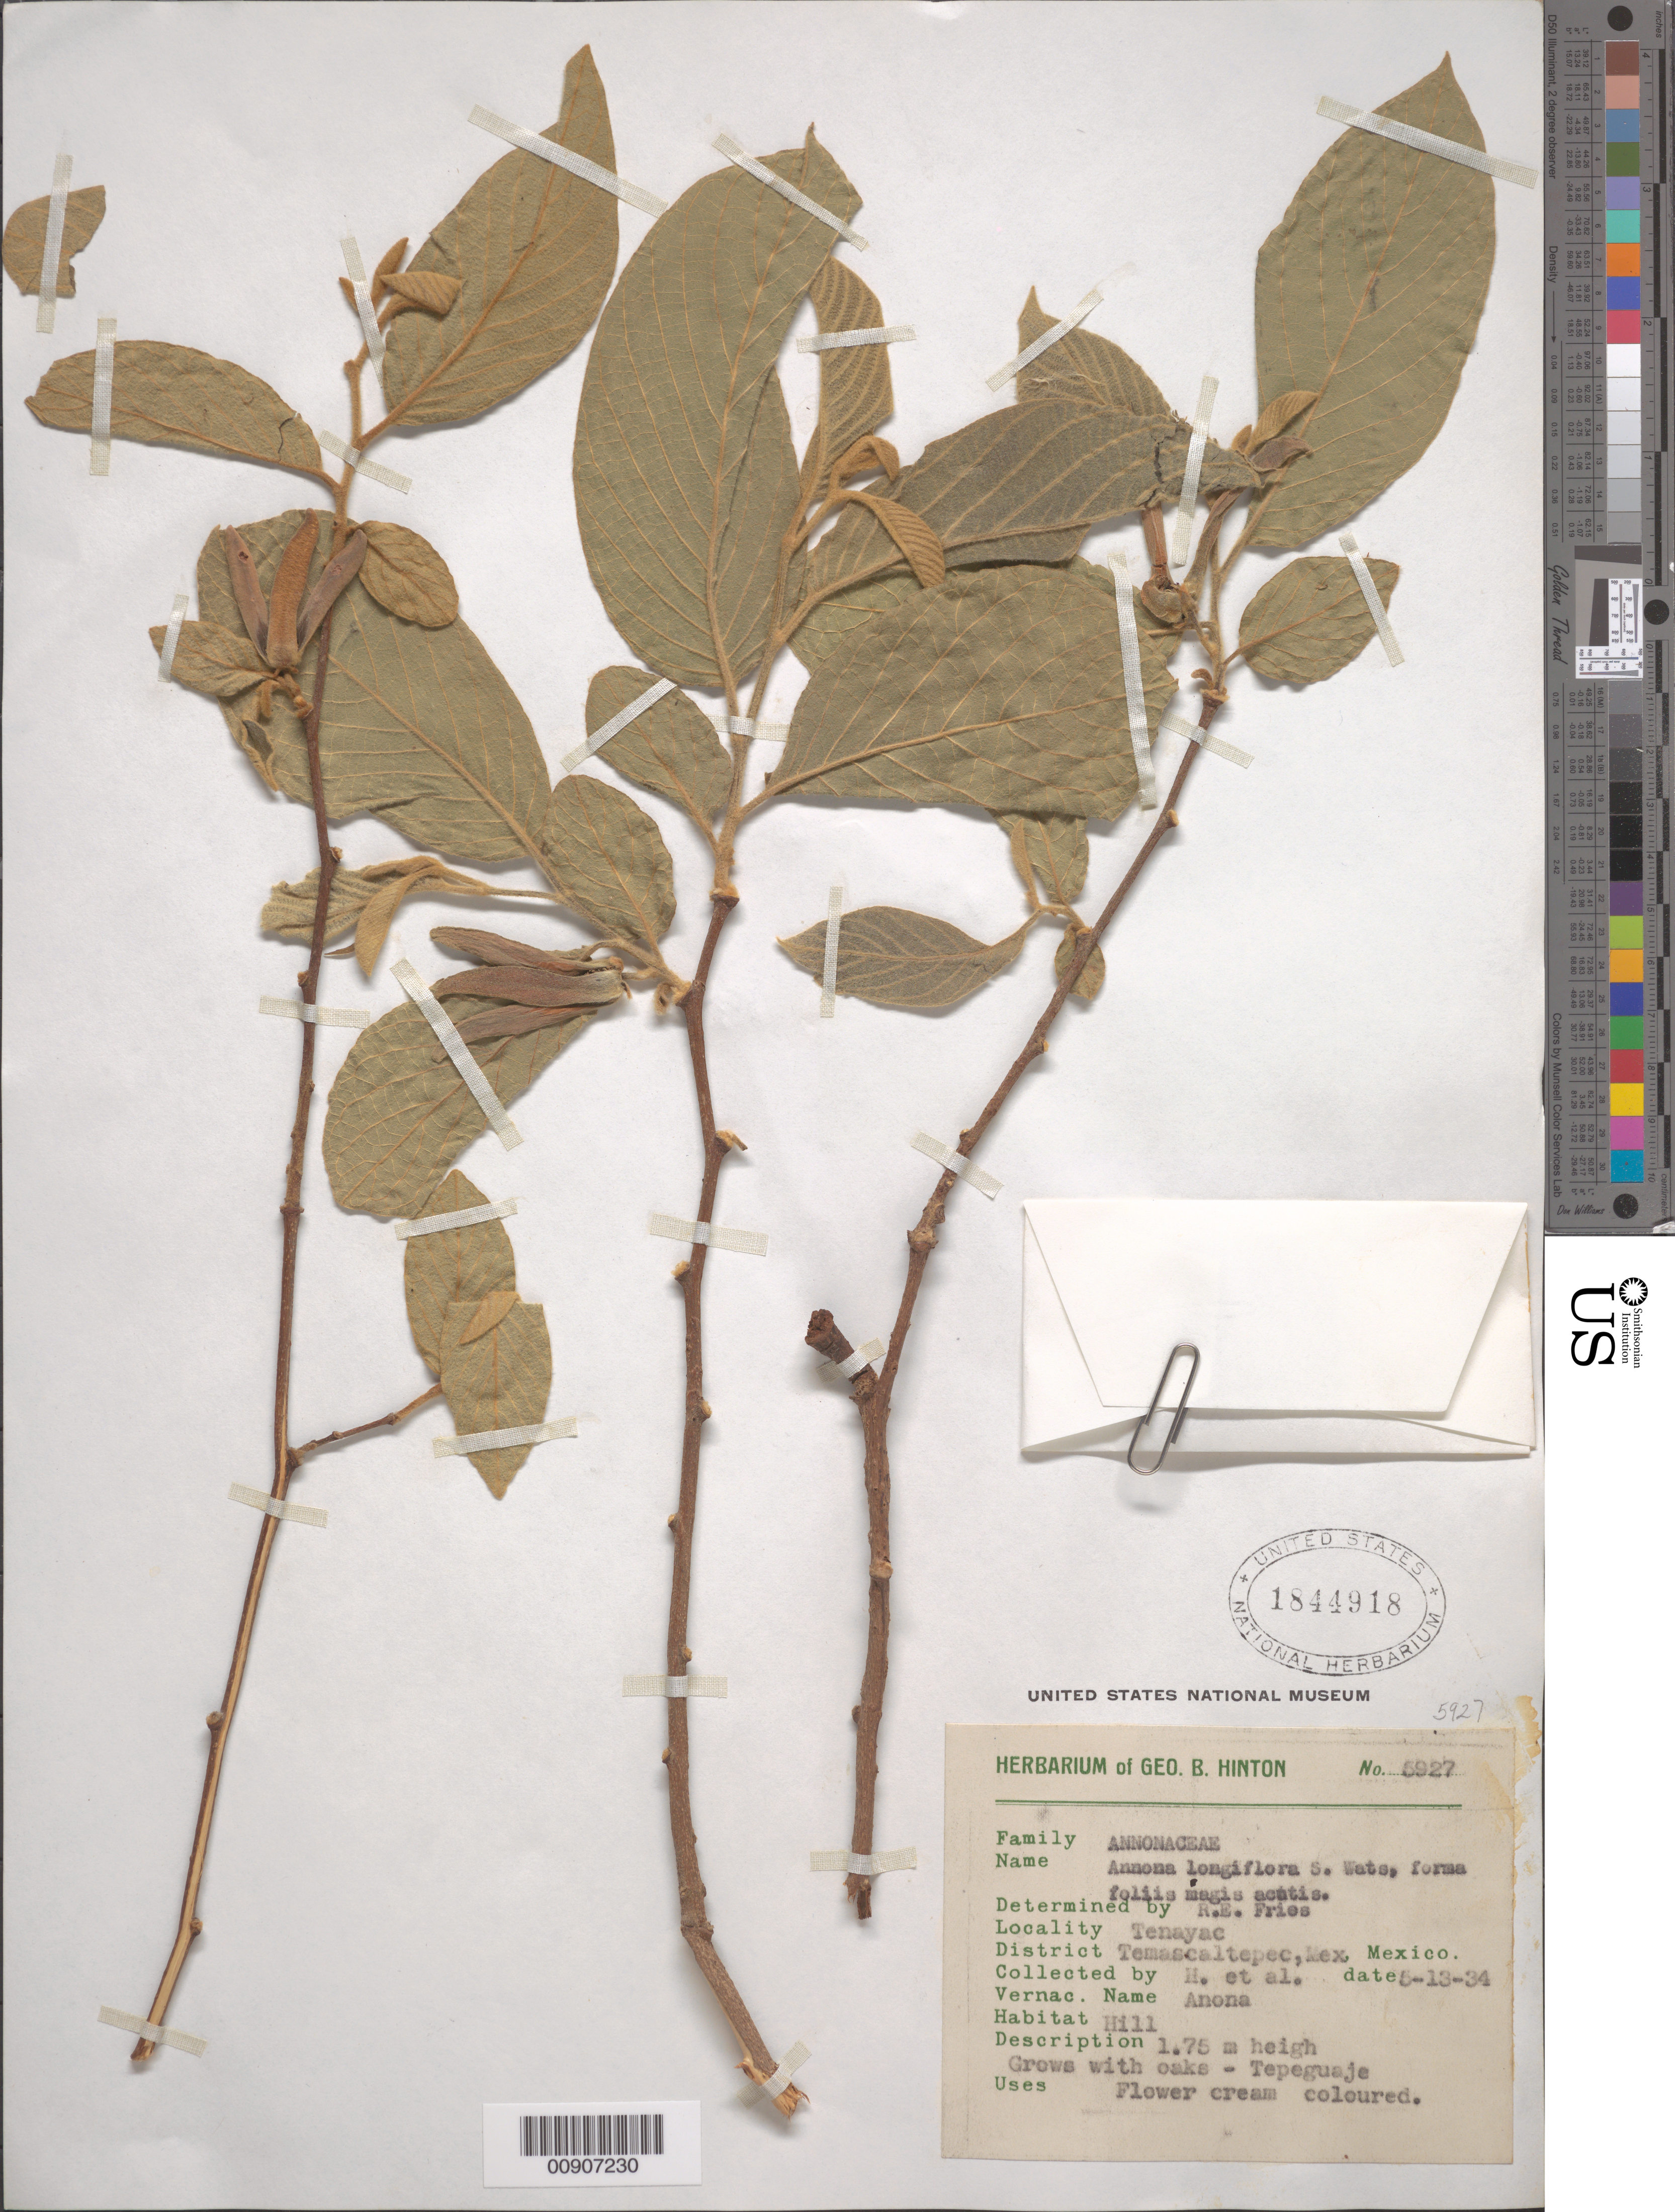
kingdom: Plantae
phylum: Tracheophyta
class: Magnoliopsida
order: Magnoliales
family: Annonaceae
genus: Annona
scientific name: Annona longiflora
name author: S. Watson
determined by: Fries, R. E.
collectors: G. B. Hinton & et al.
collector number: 5927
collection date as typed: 13 May 1934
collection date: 1934-05-13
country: Mexico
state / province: México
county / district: Temascaltepec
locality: Tenayac, District Temascaltepec, State of Mexico.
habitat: Hill. Gros with oaks - Tepeguaje.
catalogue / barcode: US 1844918